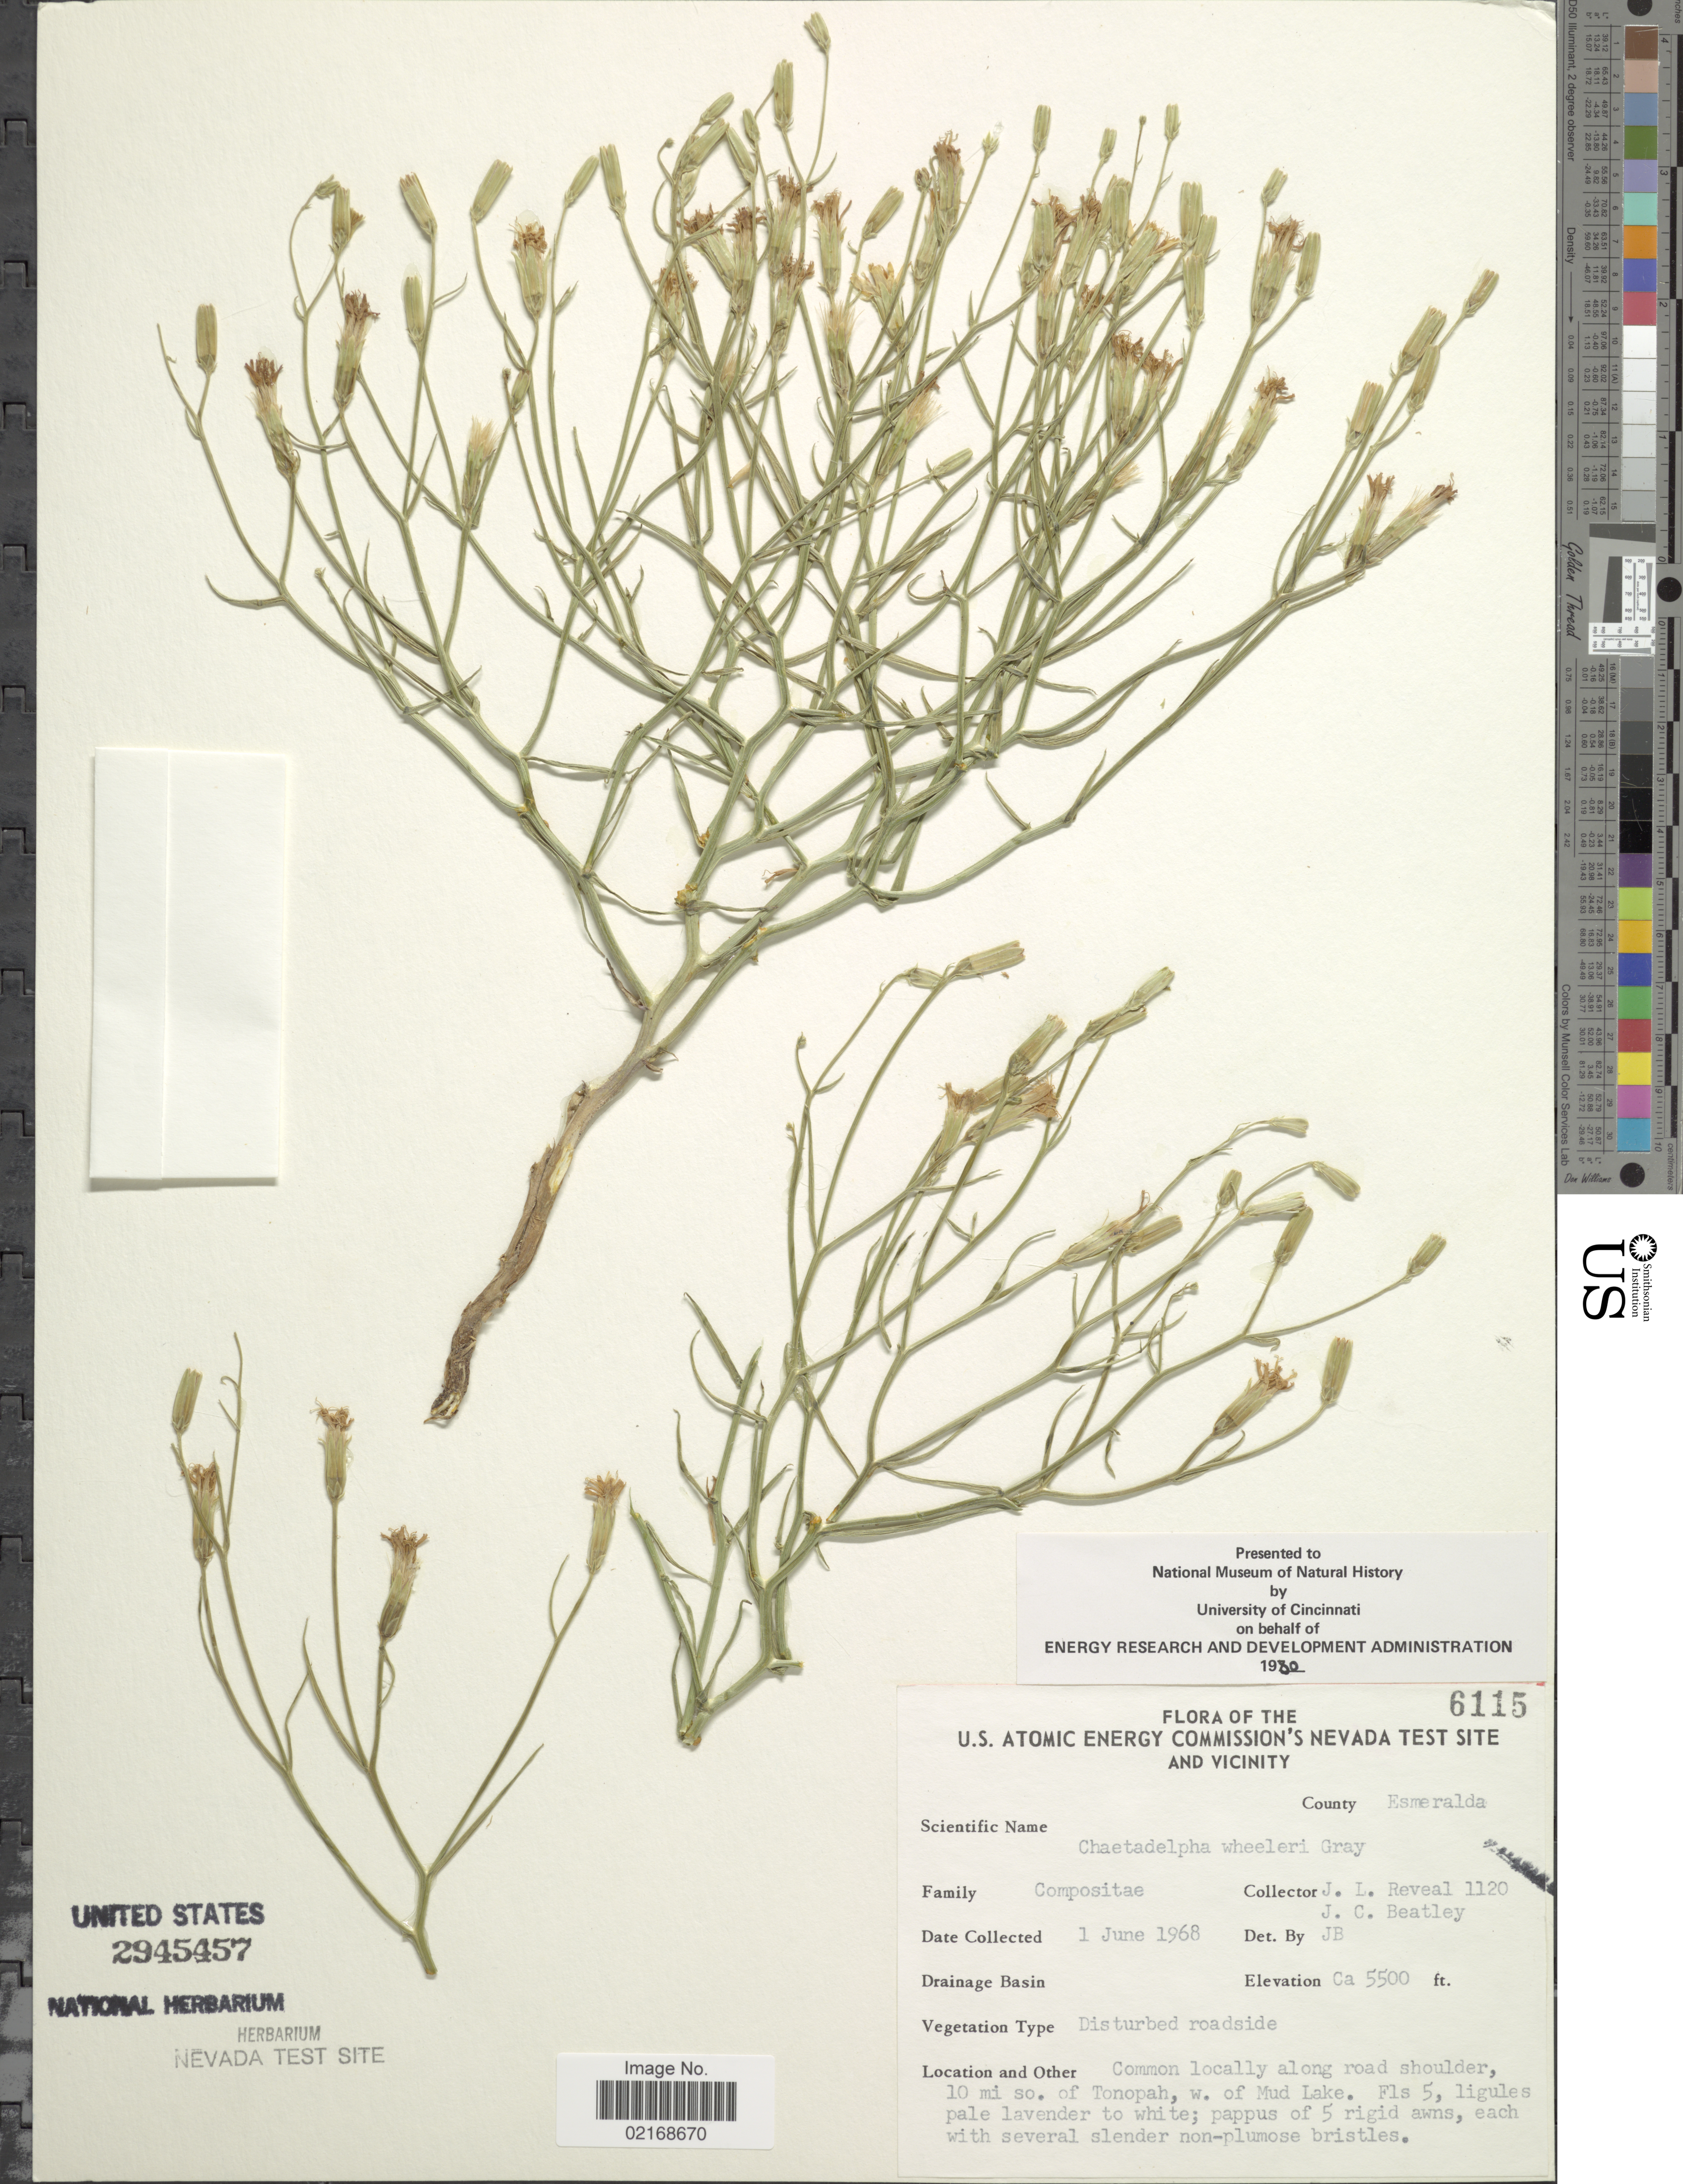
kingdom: Plantae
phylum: Tracheophyta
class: Magnoliopsida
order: Asterales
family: Asteraceae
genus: Chaetadelpha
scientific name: Chaetadelpha wheeleri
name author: A. Gray ex S. Watson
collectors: J. C. Beatley & J. L. Reveal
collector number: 1120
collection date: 1968-06-01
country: United States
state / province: Nevada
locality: U.S. Atomic Energy Commission's Nevada Test Site and Vicinity, 10 mi. so. of Tonopah, w. of Mud Lake, County: Esmeralda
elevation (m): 1676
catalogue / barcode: US 2945457